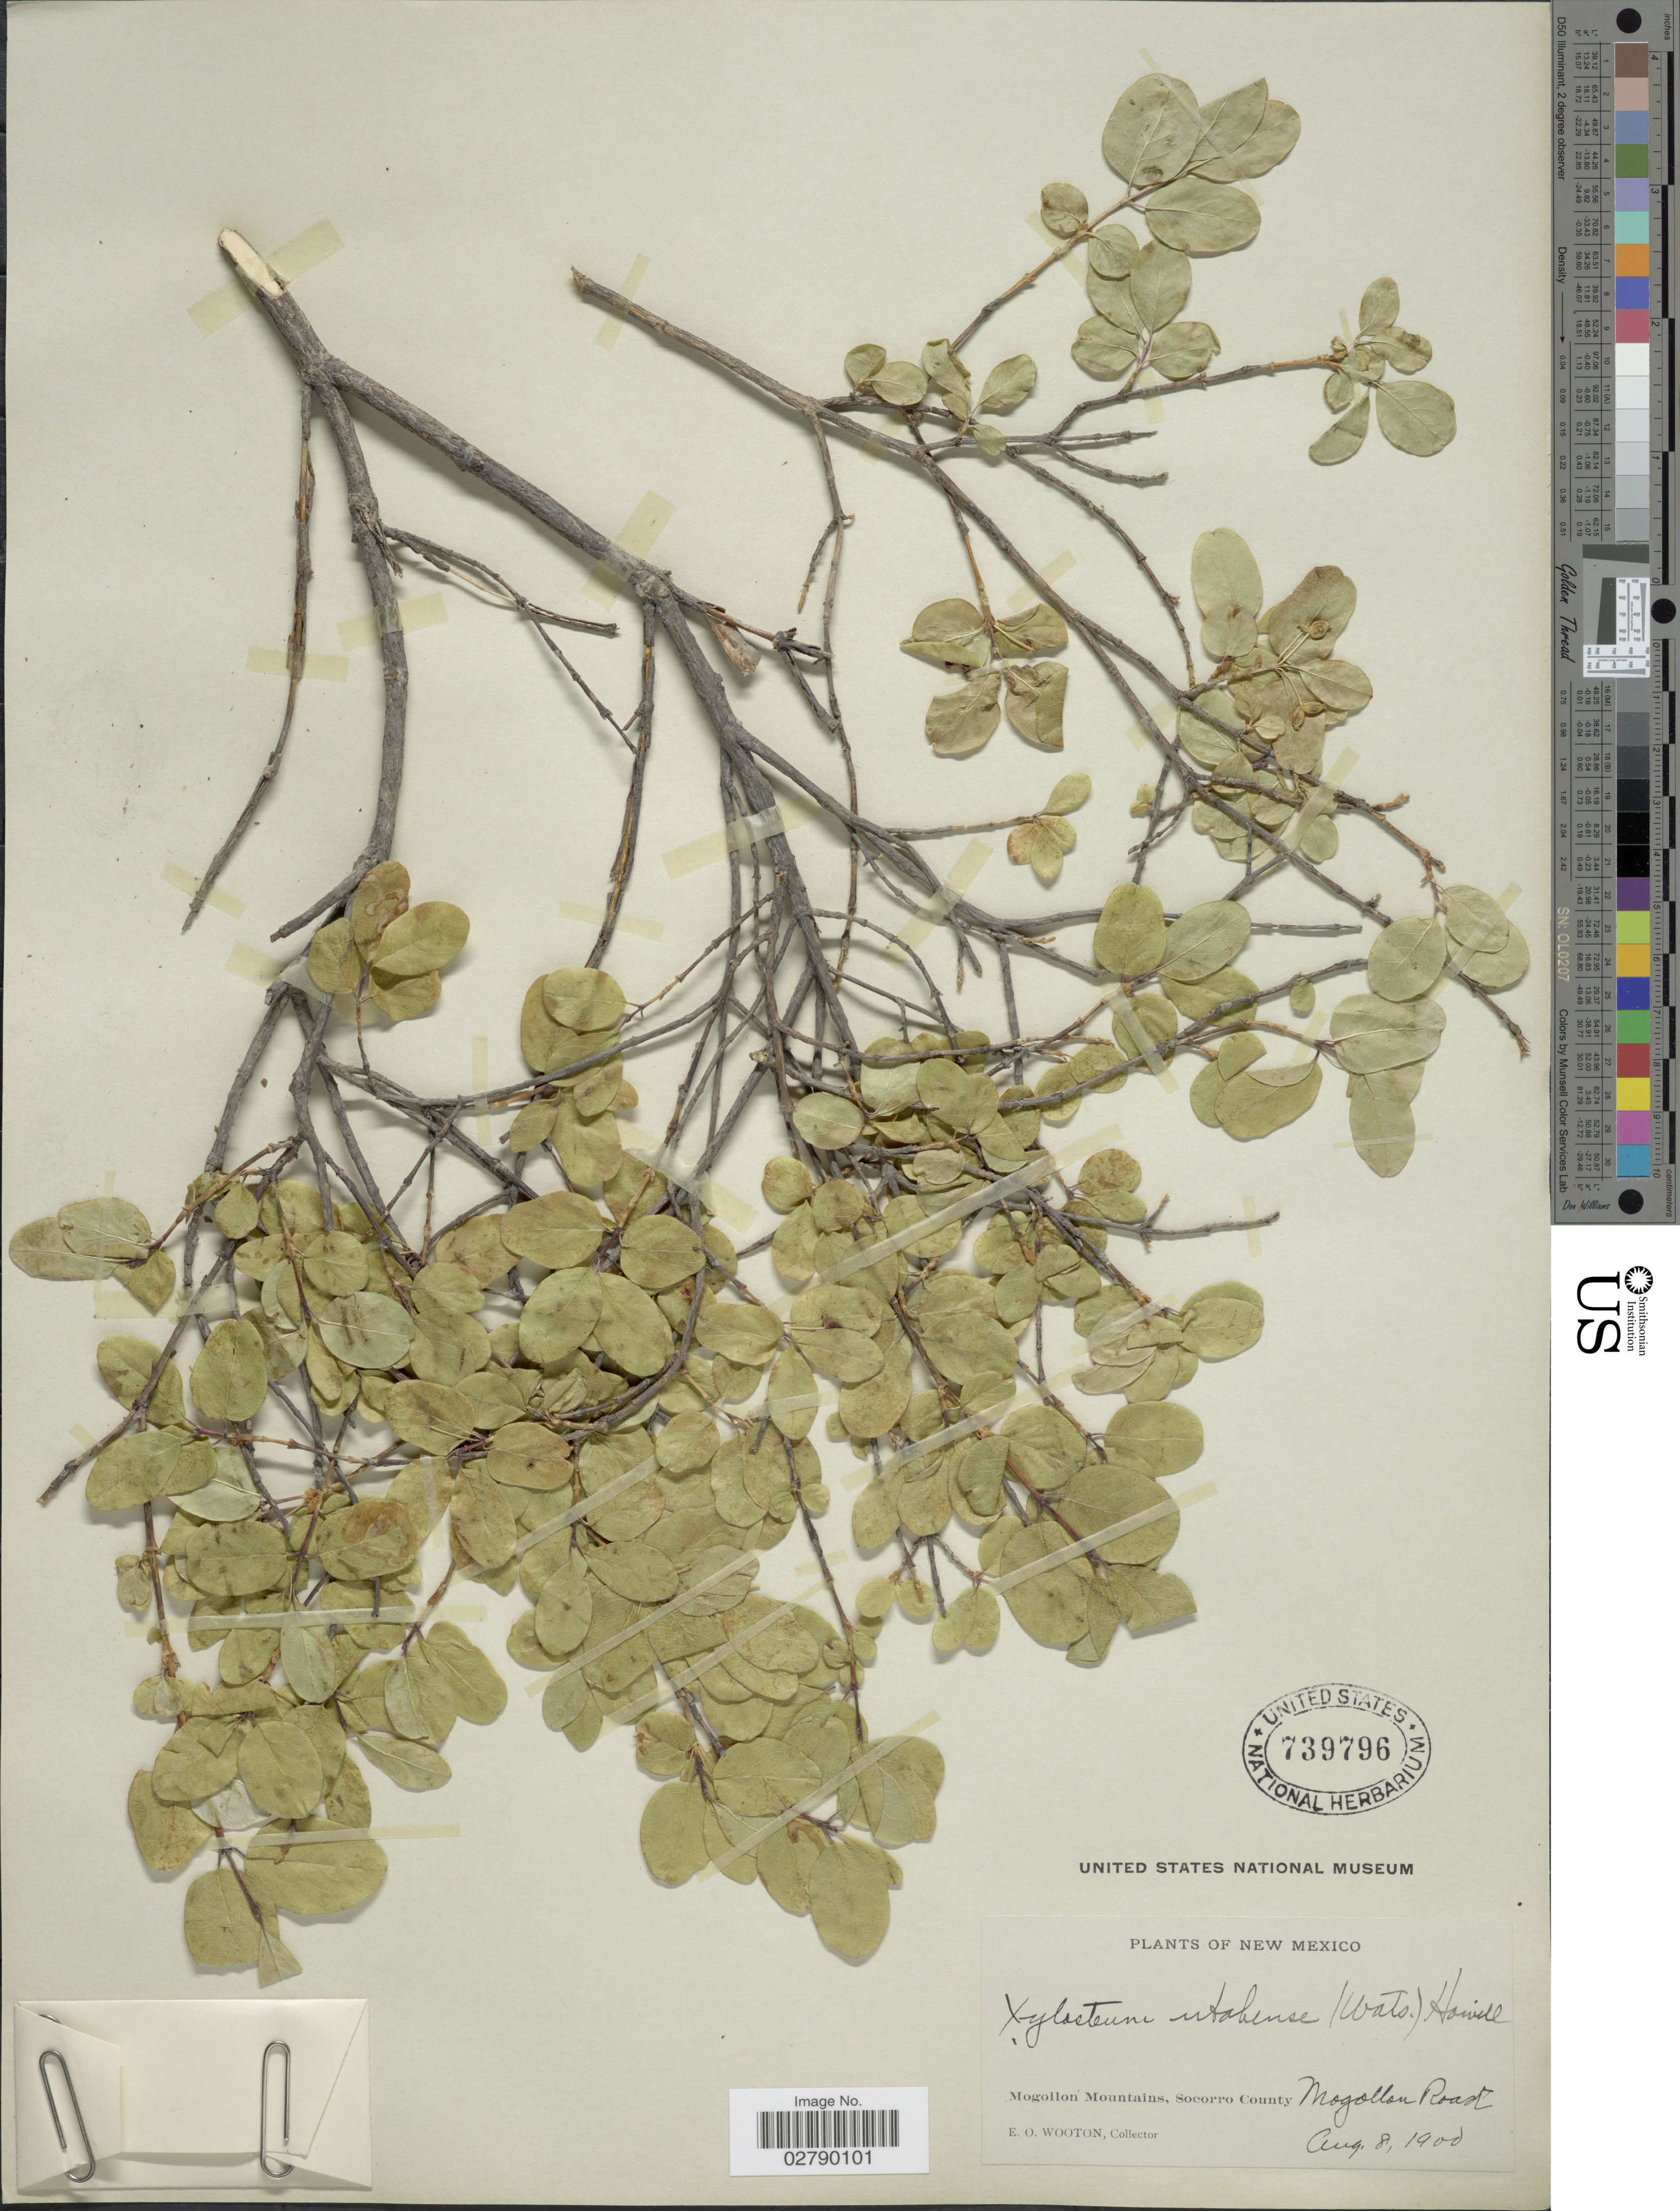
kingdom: Plantae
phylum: Tracheophyta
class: Magnoliopsida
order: Dipsacales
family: Caprifoliaceae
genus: Lonicera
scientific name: Lonicera utahensis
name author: S. Watson in C. King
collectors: E. O. Wooton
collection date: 1900-08-08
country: United States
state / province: New Mexico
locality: Mogollon Mountains, Socorro County. Mogollon Road.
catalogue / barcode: US 739796